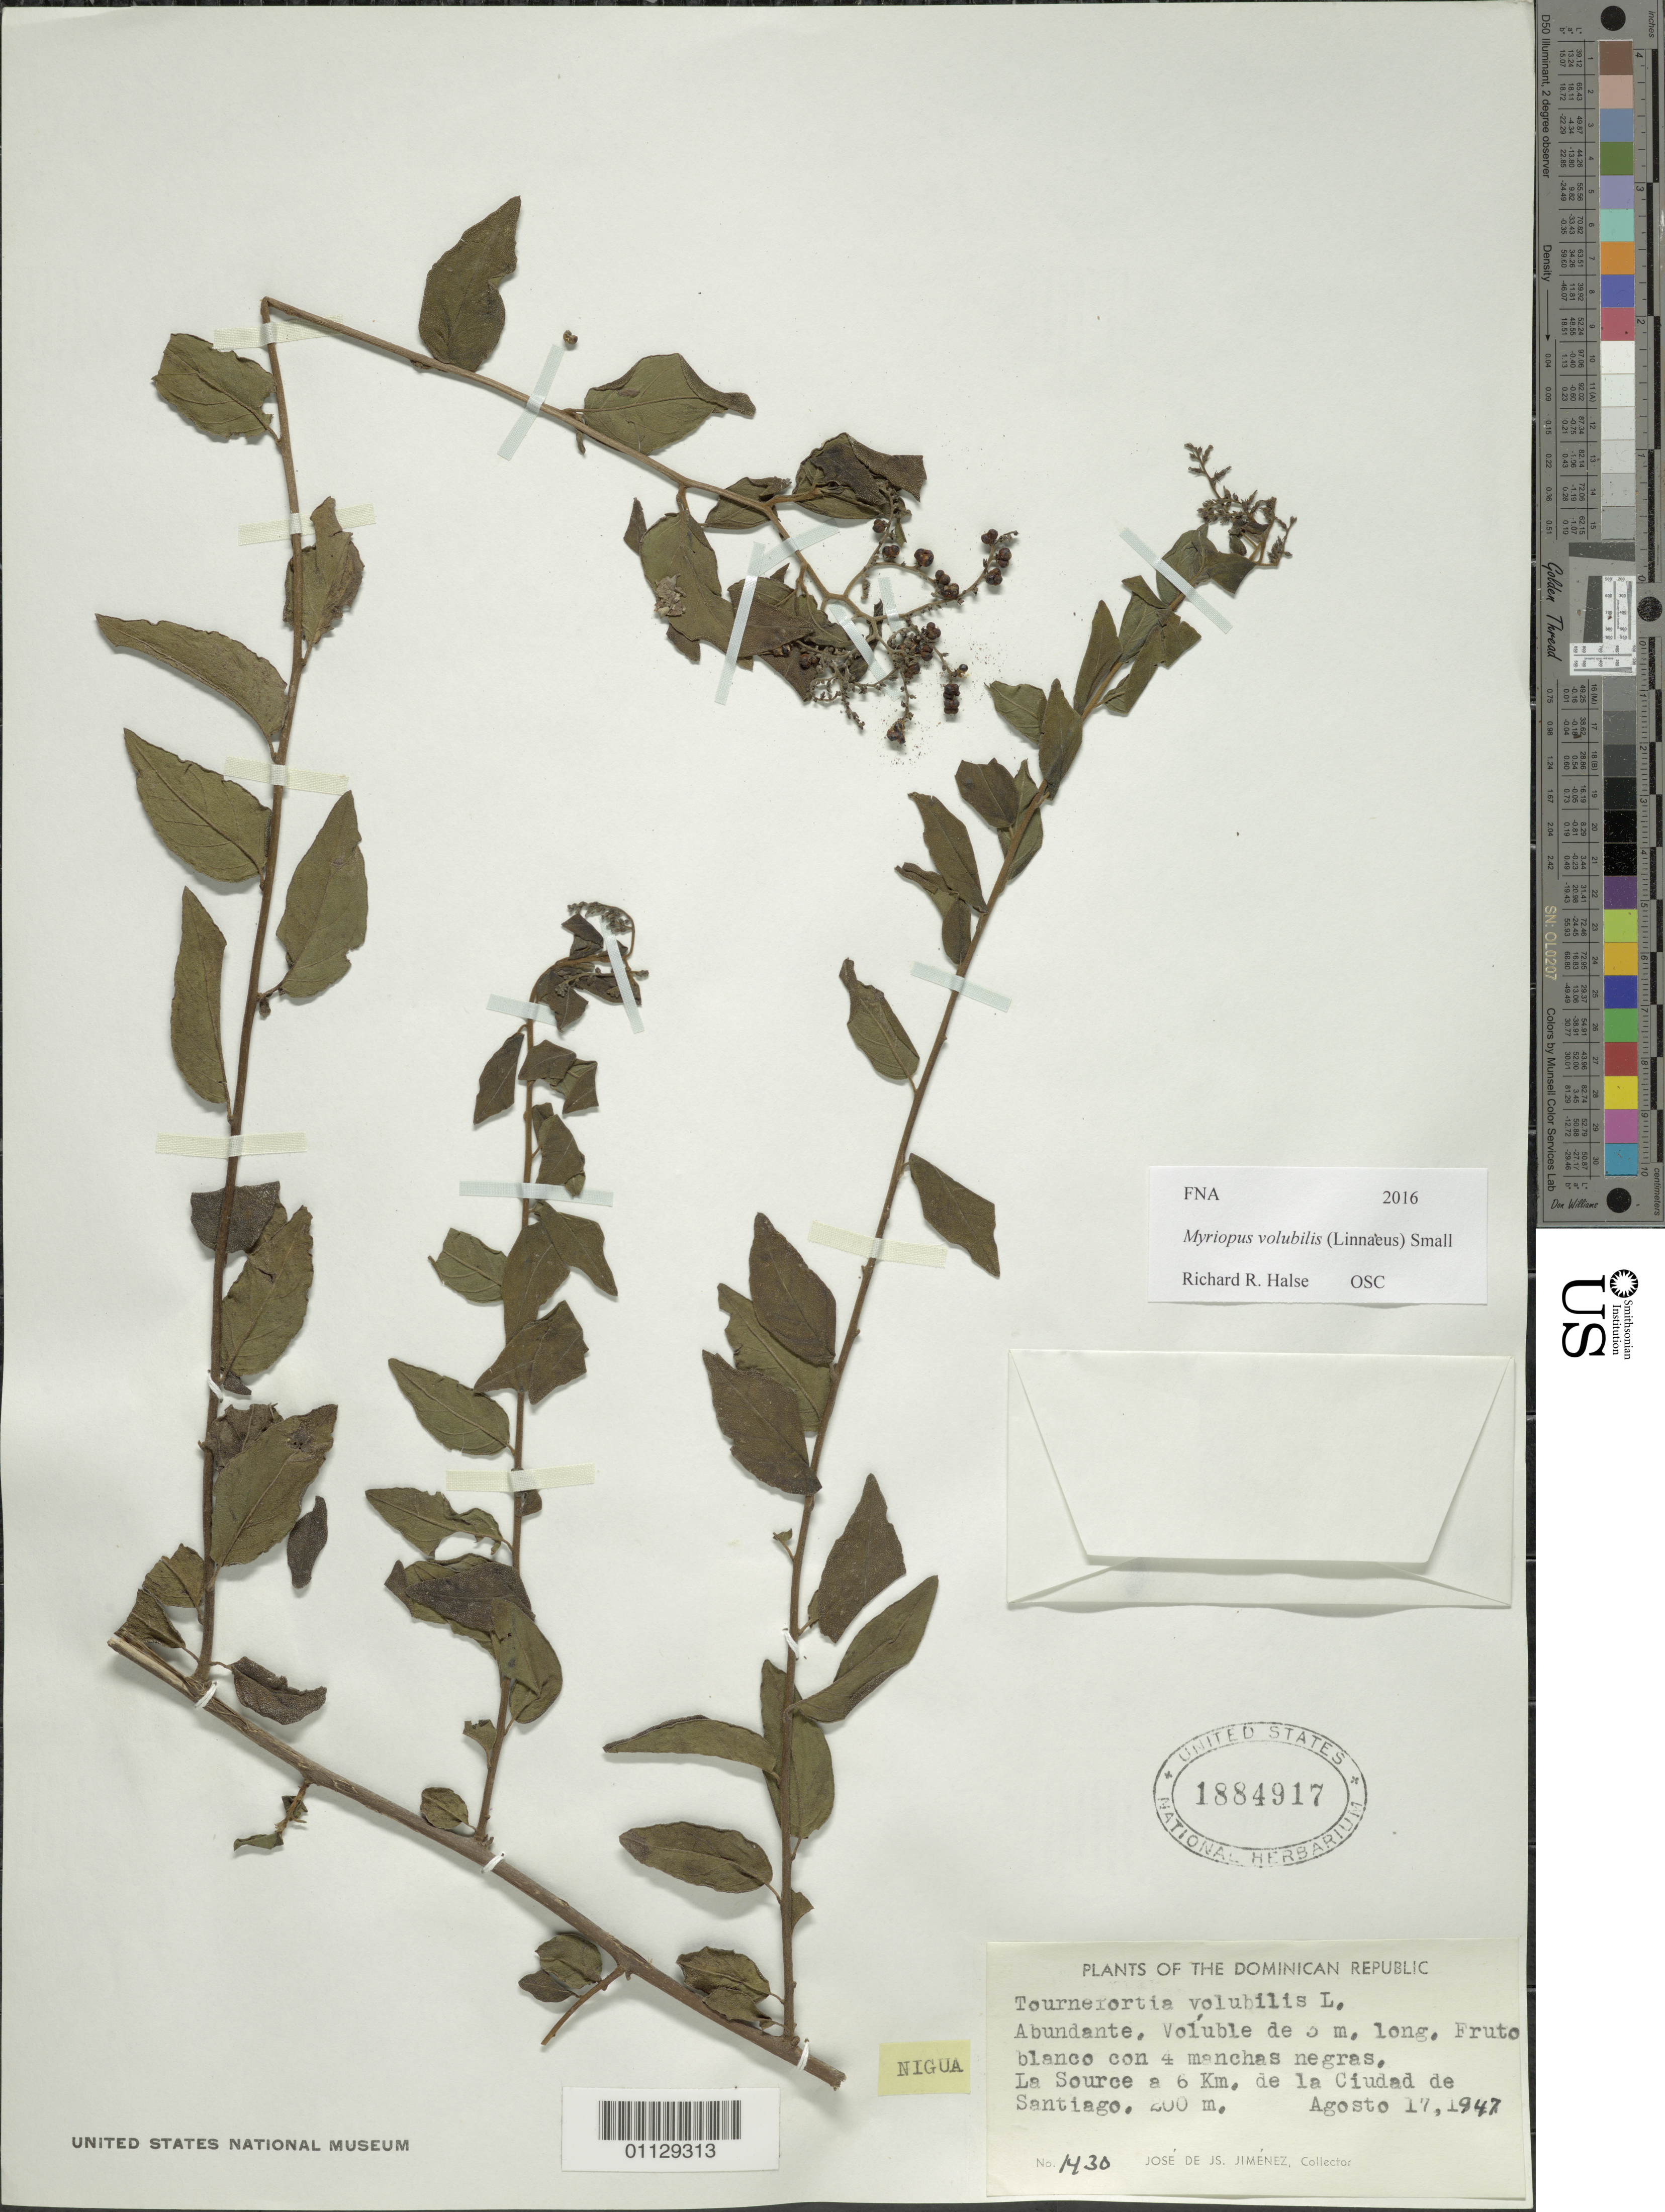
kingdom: Plantae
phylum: Tracheophyta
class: Magnoliopsida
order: Boraginales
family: Heliotropiaceae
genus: Tournefortia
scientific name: Tournefortia volubilis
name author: L.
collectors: J. J. Jiménez Almonte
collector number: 1430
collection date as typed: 17 Aug 1947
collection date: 1947-08-17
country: Dominican Republic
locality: Abundante, voluble de 3 m, long, fruto blanco con 4 manchas negras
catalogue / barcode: US 1884917